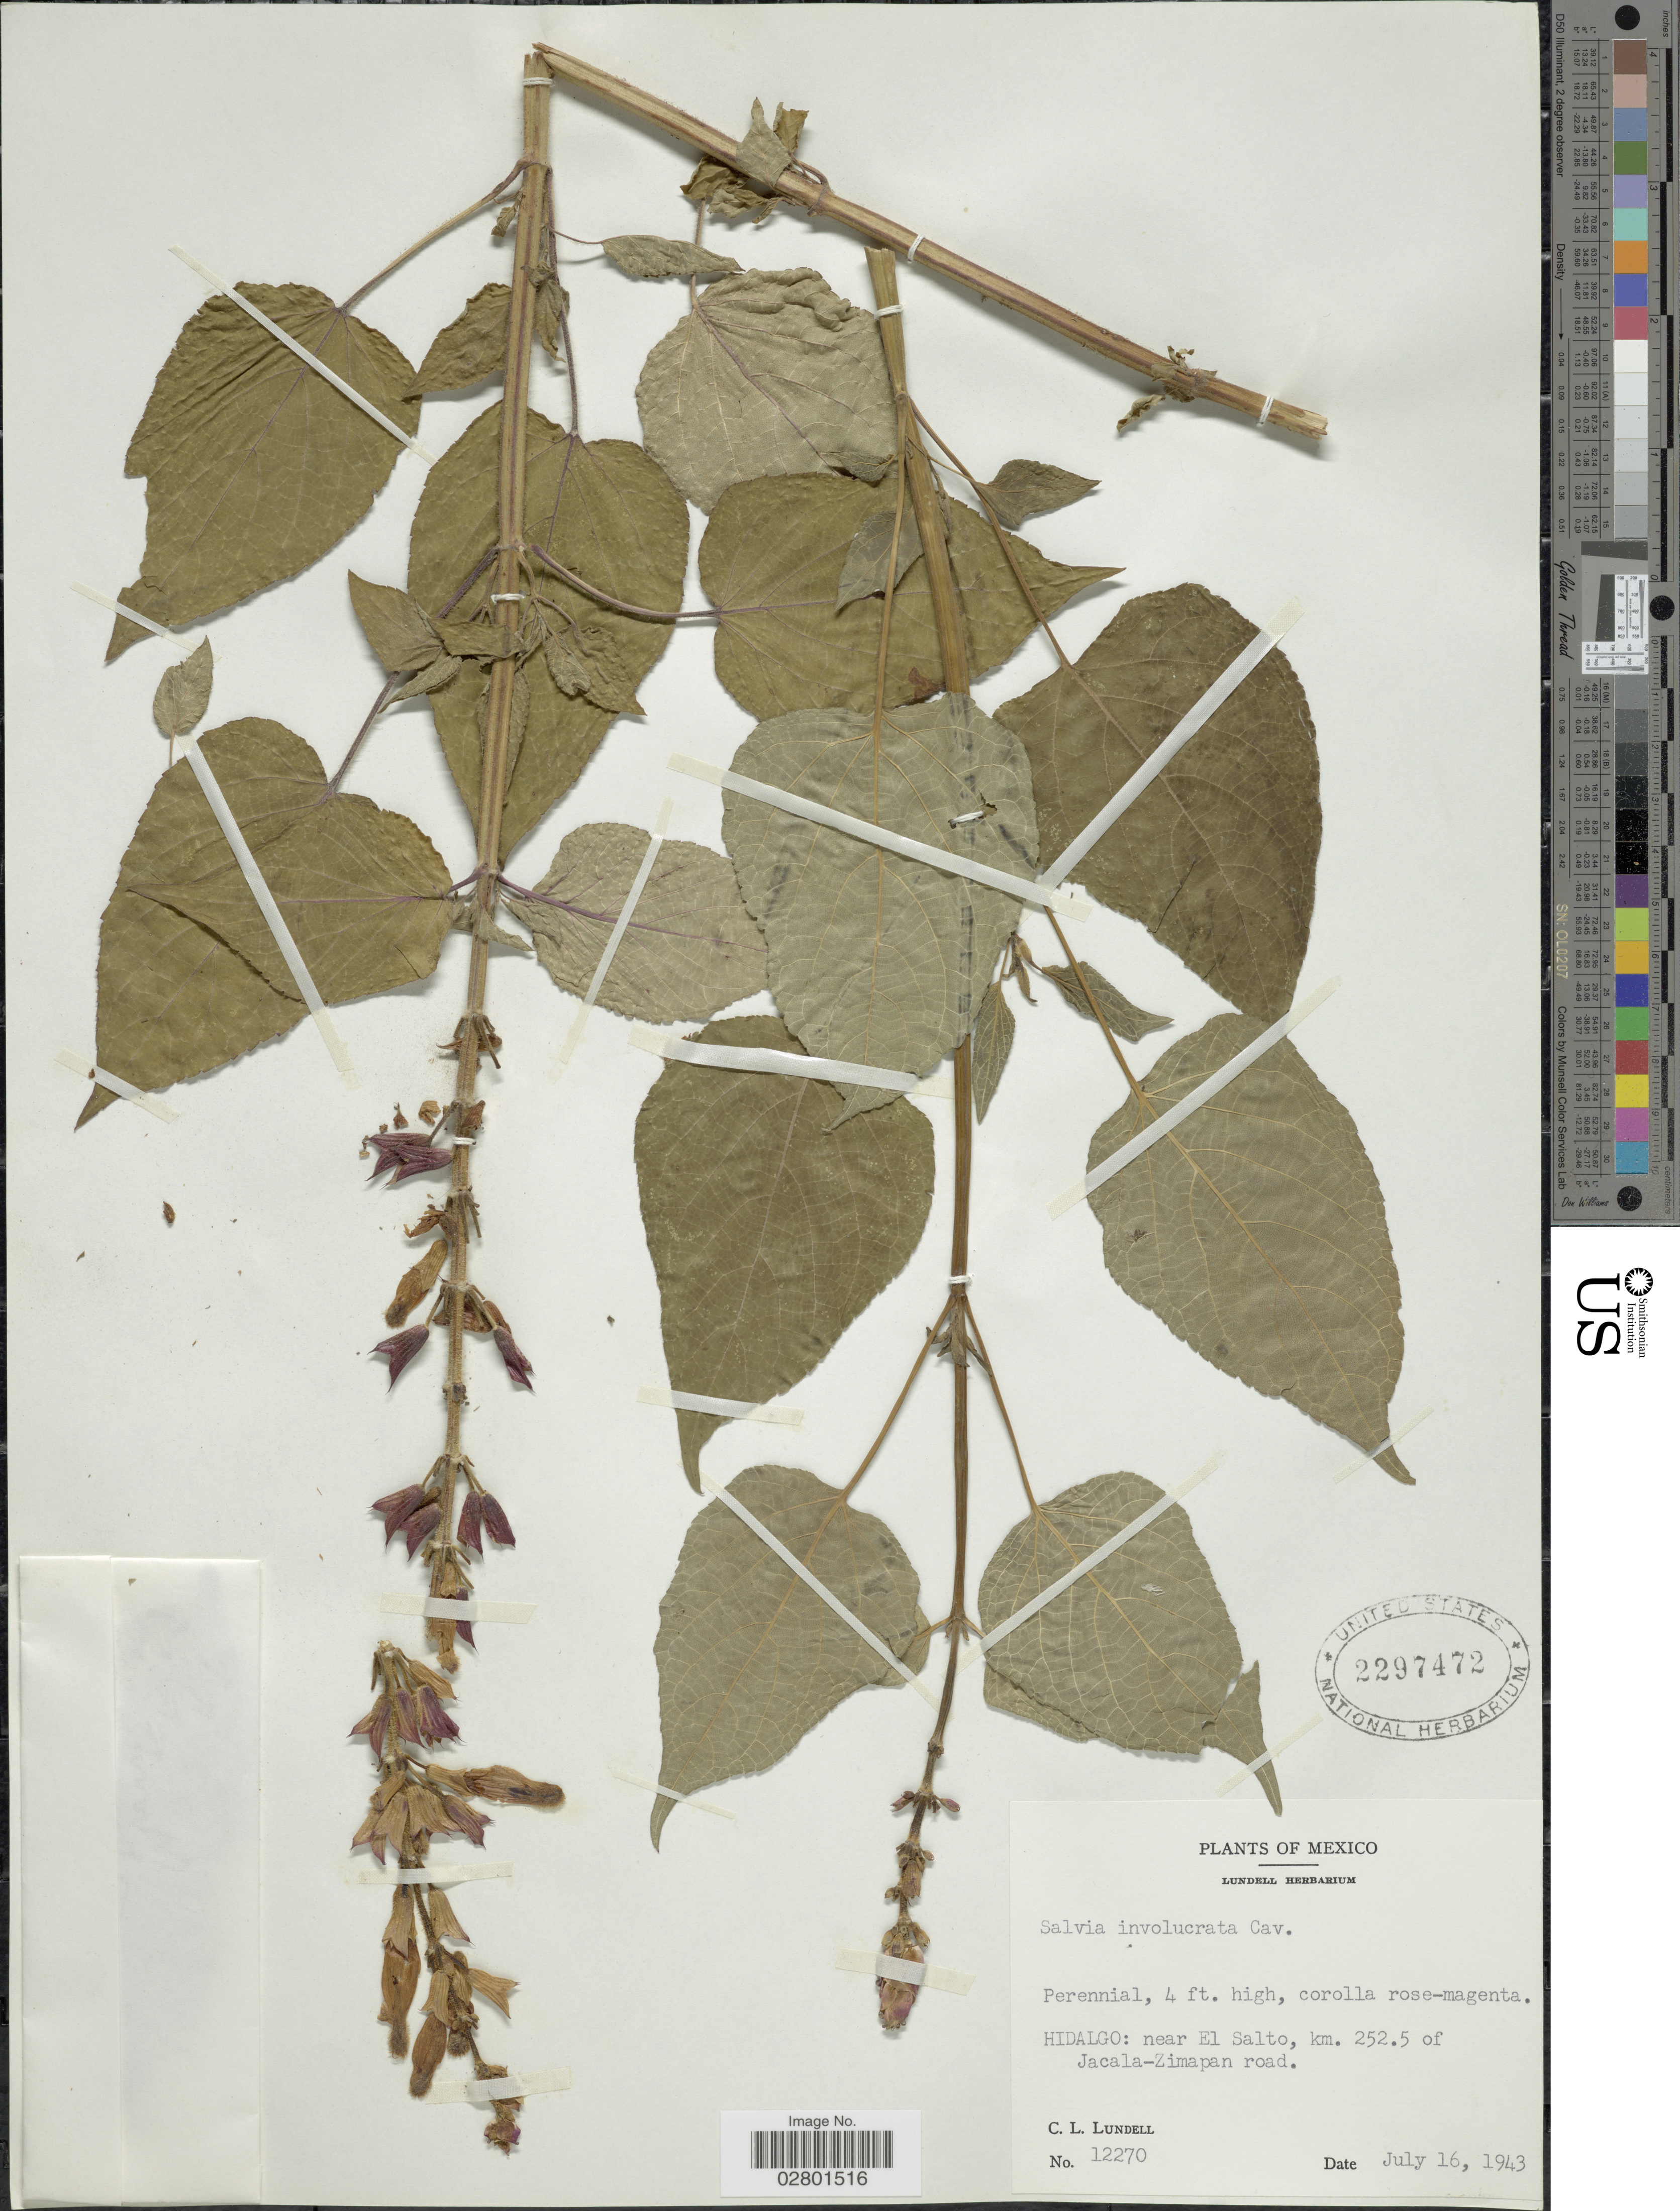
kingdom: Plantae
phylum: Tracheophyta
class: Magnoliopsida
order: Lamiales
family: Lamiaceae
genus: Salvia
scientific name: Salvia involucrata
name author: Cav.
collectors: C. L. Lundell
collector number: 12270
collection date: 1943-07-16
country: Mexico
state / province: Hidalgo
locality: Near El Salto, km 252.5 of Jacala-Zimapan road.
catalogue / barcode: US 2297472